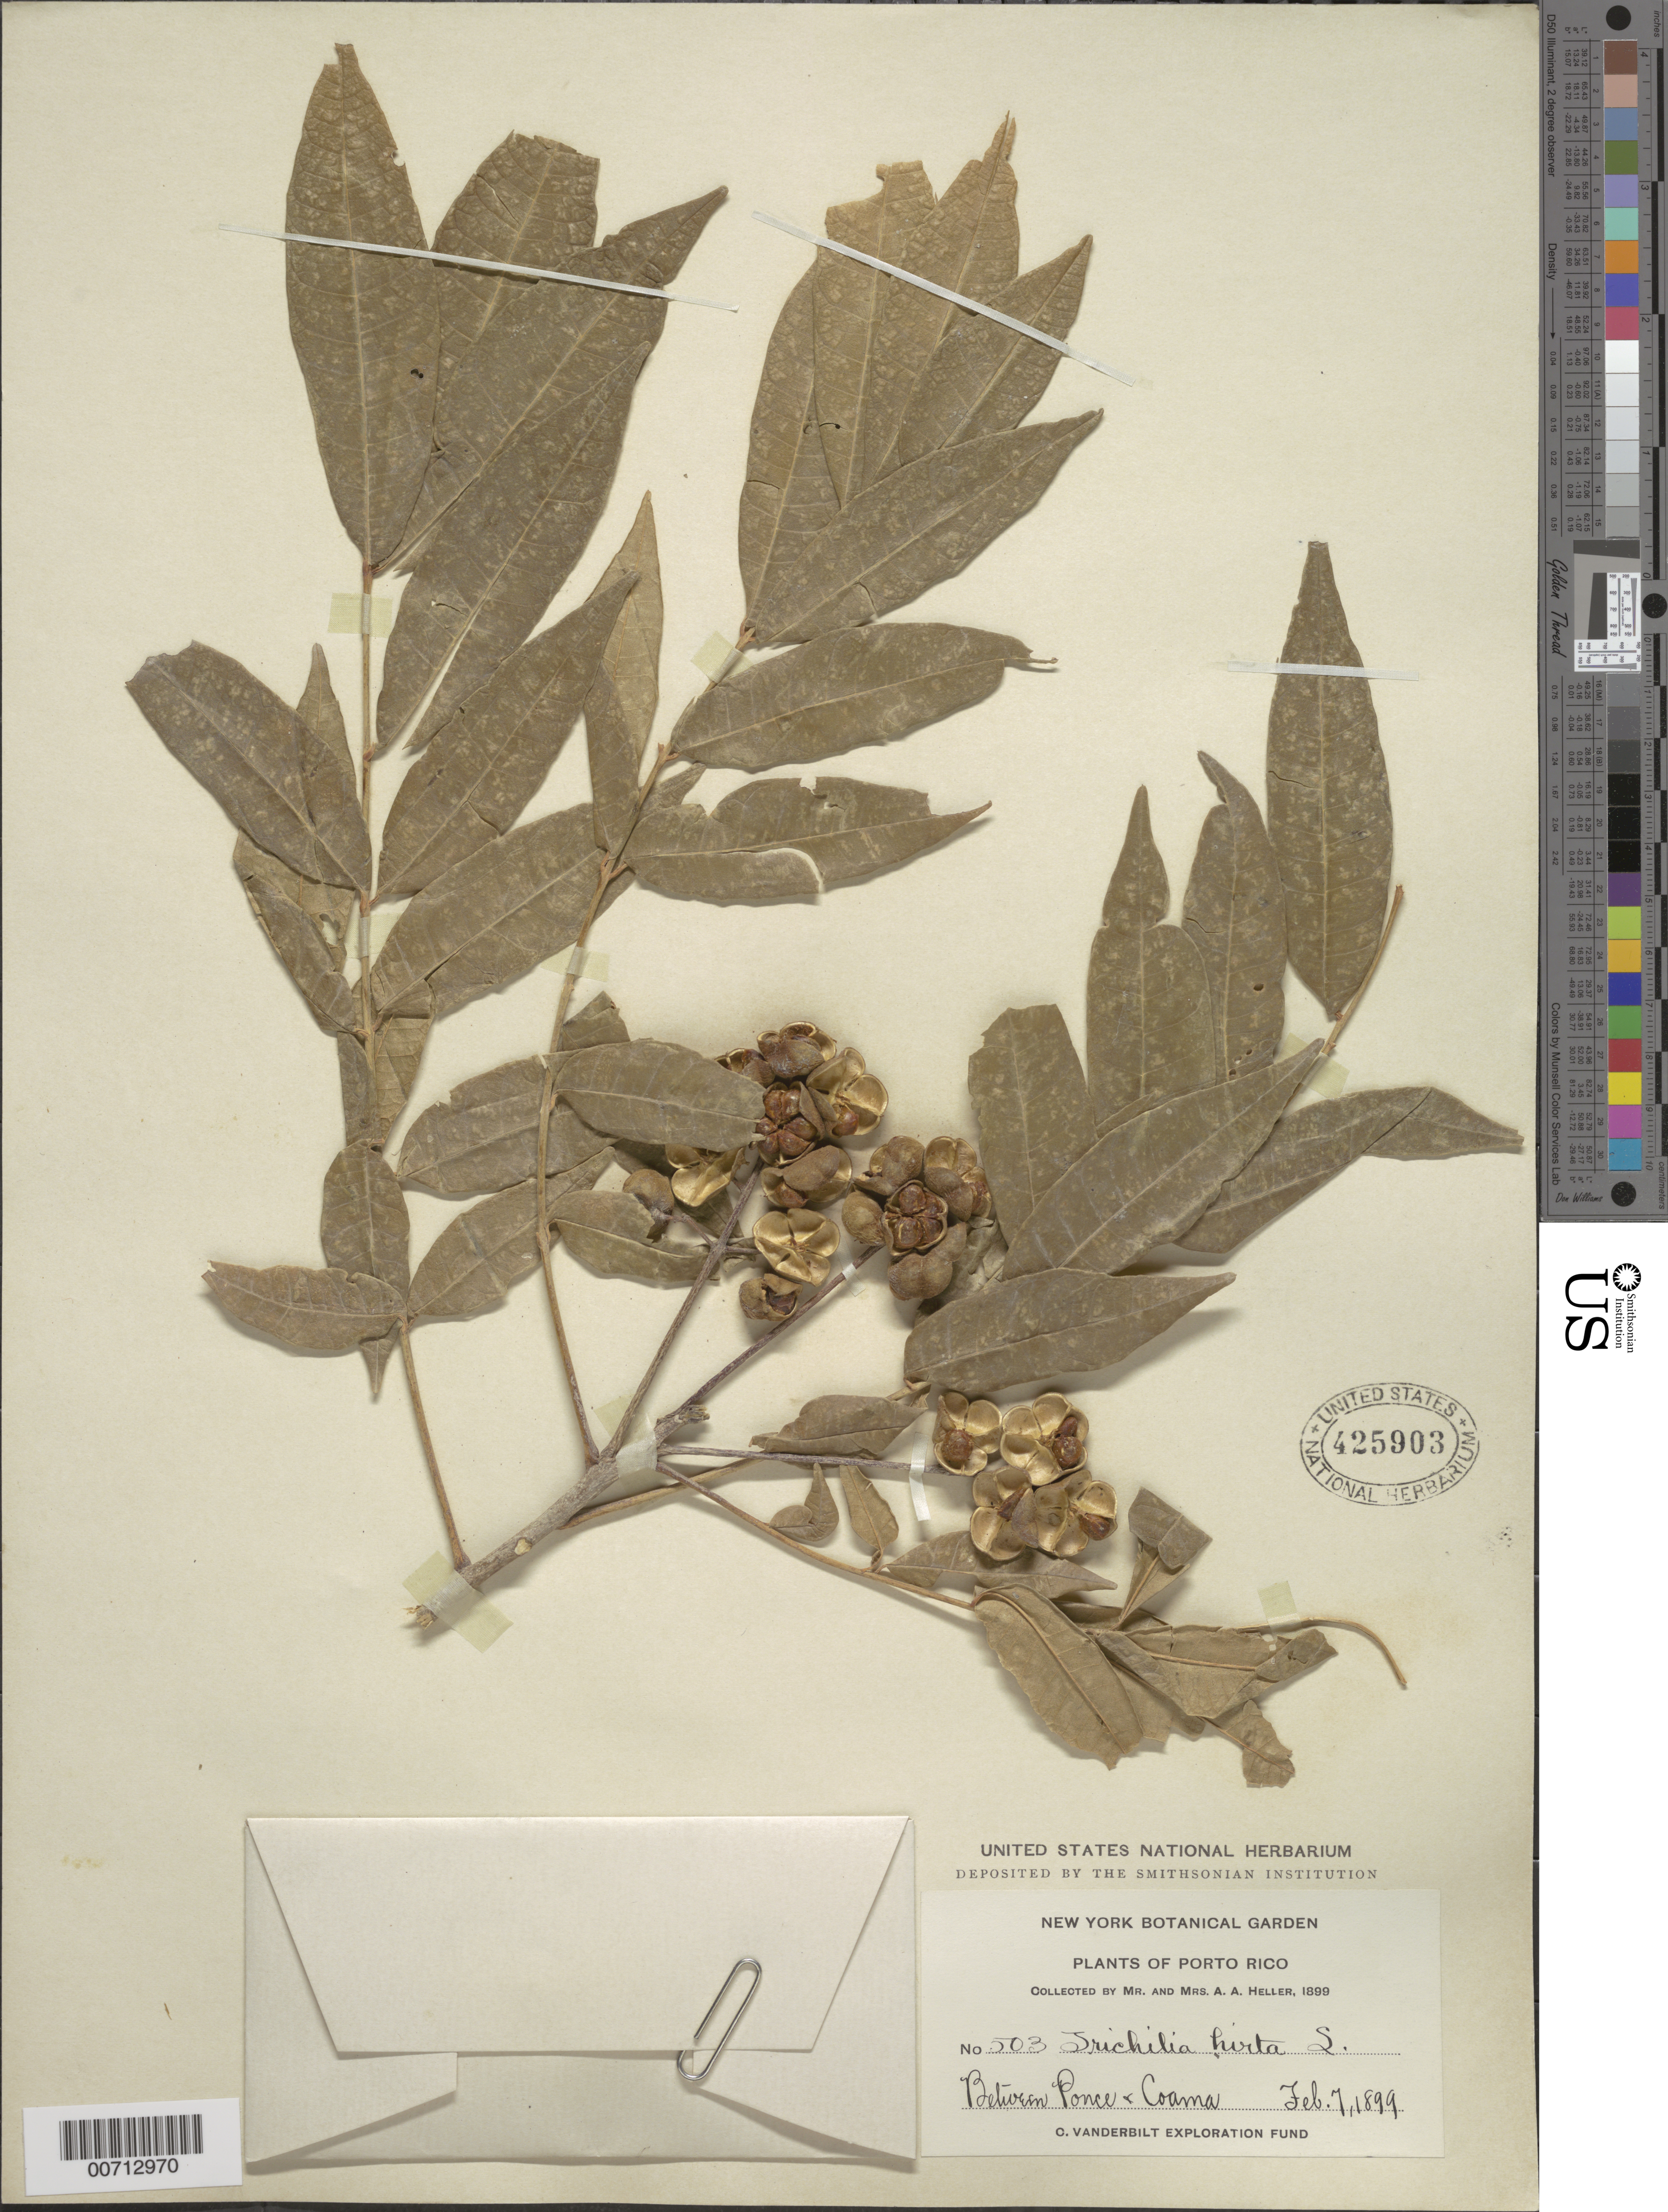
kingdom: Plantae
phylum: Tracheophyta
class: Magnoliopsida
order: Sapindales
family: Meliaceae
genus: Trichilia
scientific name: Trichilia hirta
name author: L.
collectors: A. A. Heller & -- Heller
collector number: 503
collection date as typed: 07 Feb 1899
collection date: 1899-02-07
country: Puerto Rico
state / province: Ponce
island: Greater Antilles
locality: Ponce and Coamo, btw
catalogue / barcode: US 425903